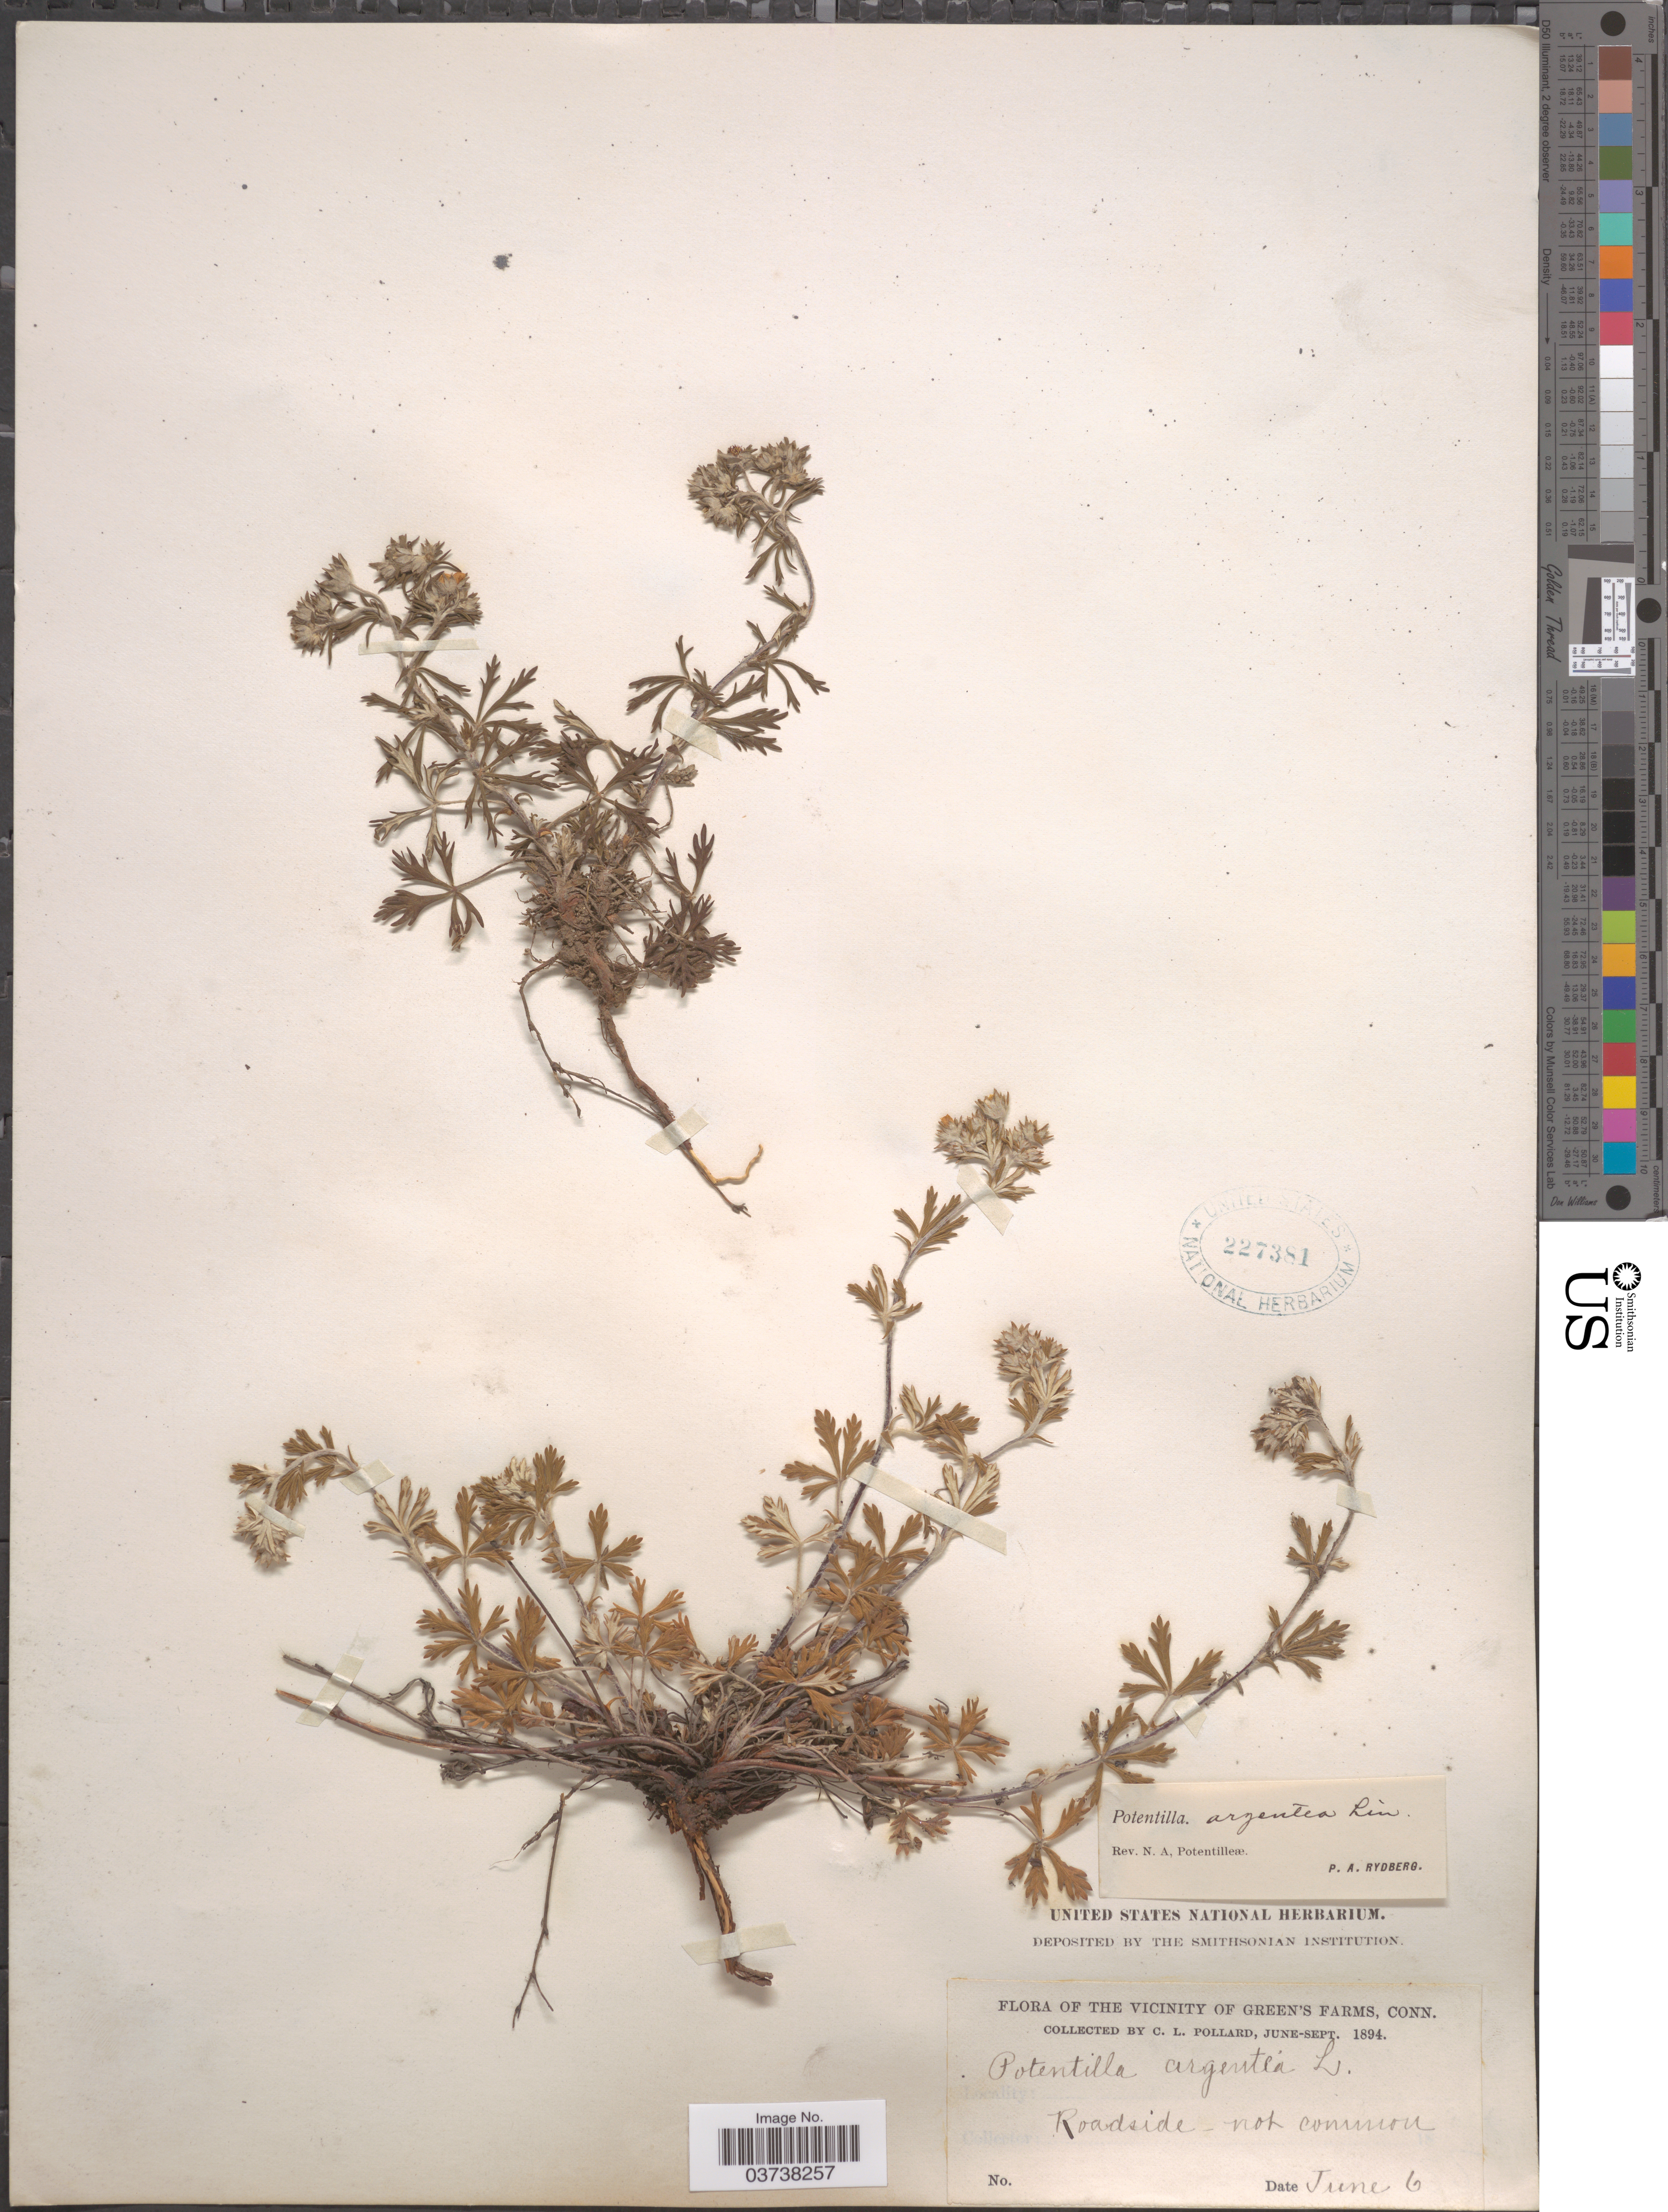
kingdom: Plantae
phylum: Tracheophyta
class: Magnoliopsida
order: Rosales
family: Rosaceae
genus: Potentilla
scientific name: Potentilla argentea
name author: L.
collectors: C. L. Pollard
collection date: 1894-06-06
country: United States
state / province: Connecticut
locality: The Vicinity of Green's Farms.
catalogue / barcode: US 227381